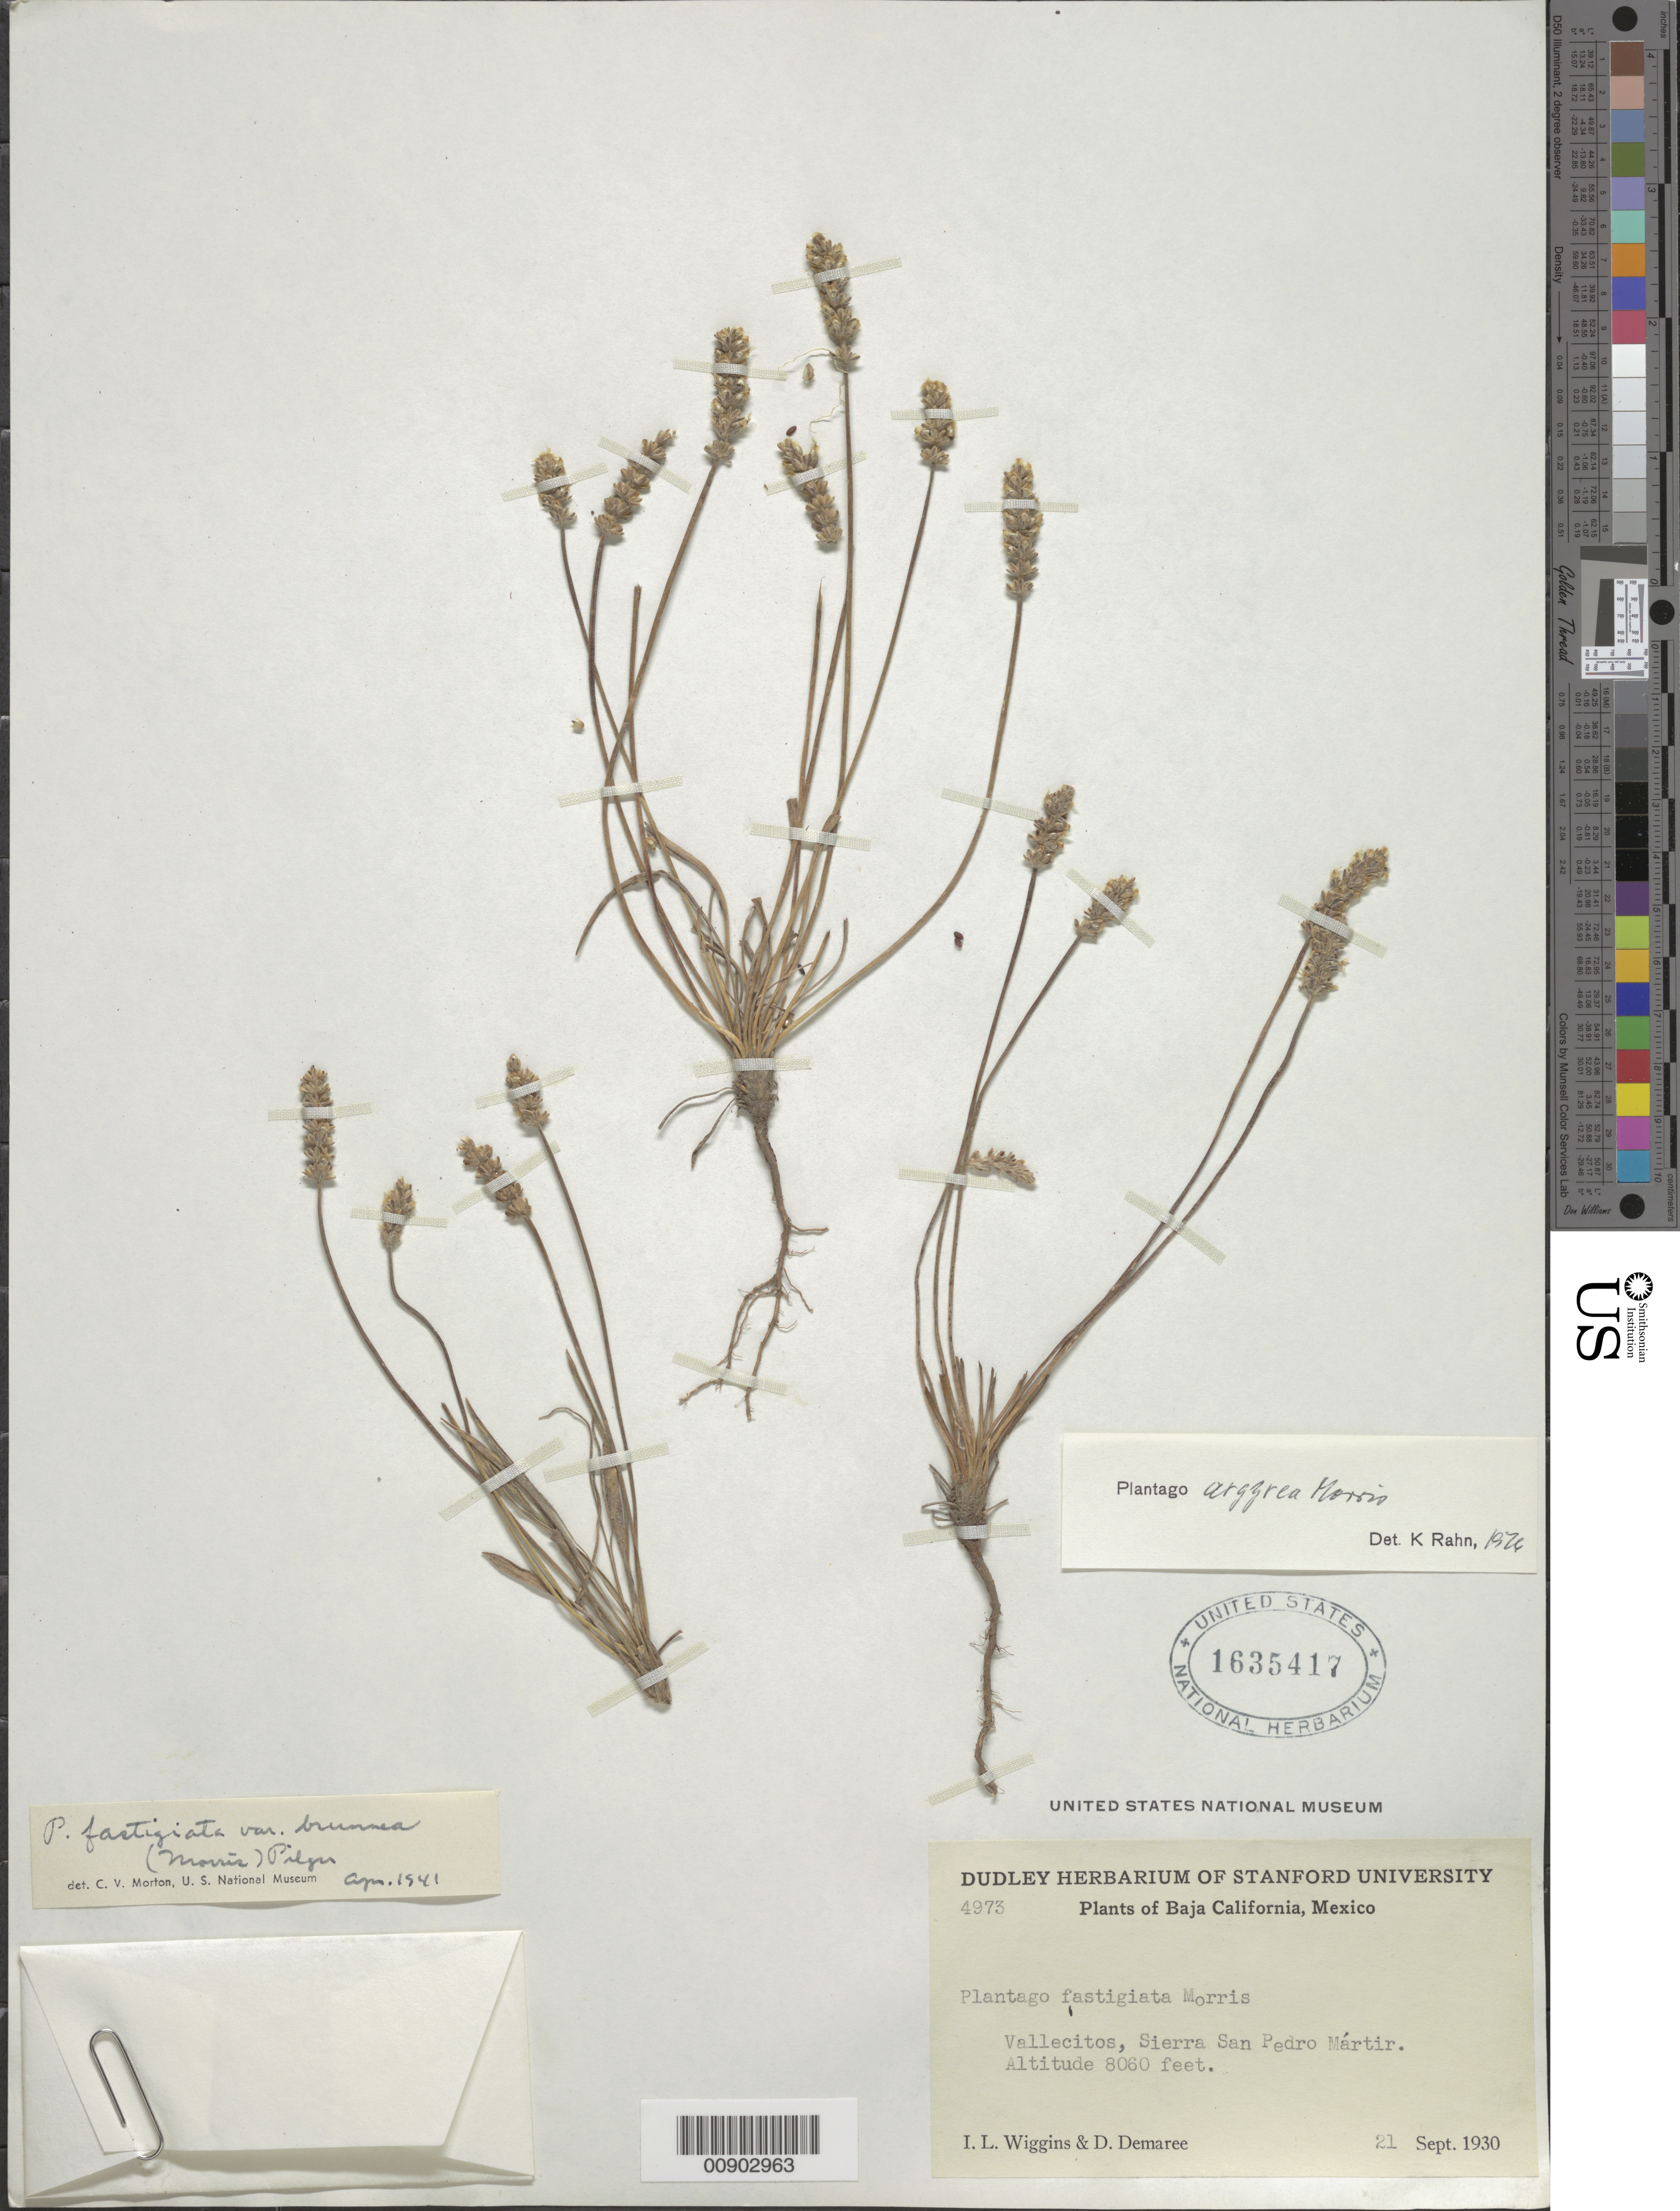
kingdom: Plantae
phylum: Tracheophyta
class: Magnoliopsida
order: Lamiales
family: Plantaginaceae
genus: Plantago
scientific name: Plantago argyrea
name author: E. Morris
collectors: I. L. Wiggins & D. Demaree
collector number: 4973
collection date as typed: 21 Sep 1930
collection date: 1930-09-21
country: Mexico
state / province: Baja California Norte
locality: Vallecitos, Sierra San Pedro Martir, Baja California.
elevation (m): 2457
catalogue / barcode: US 1635417